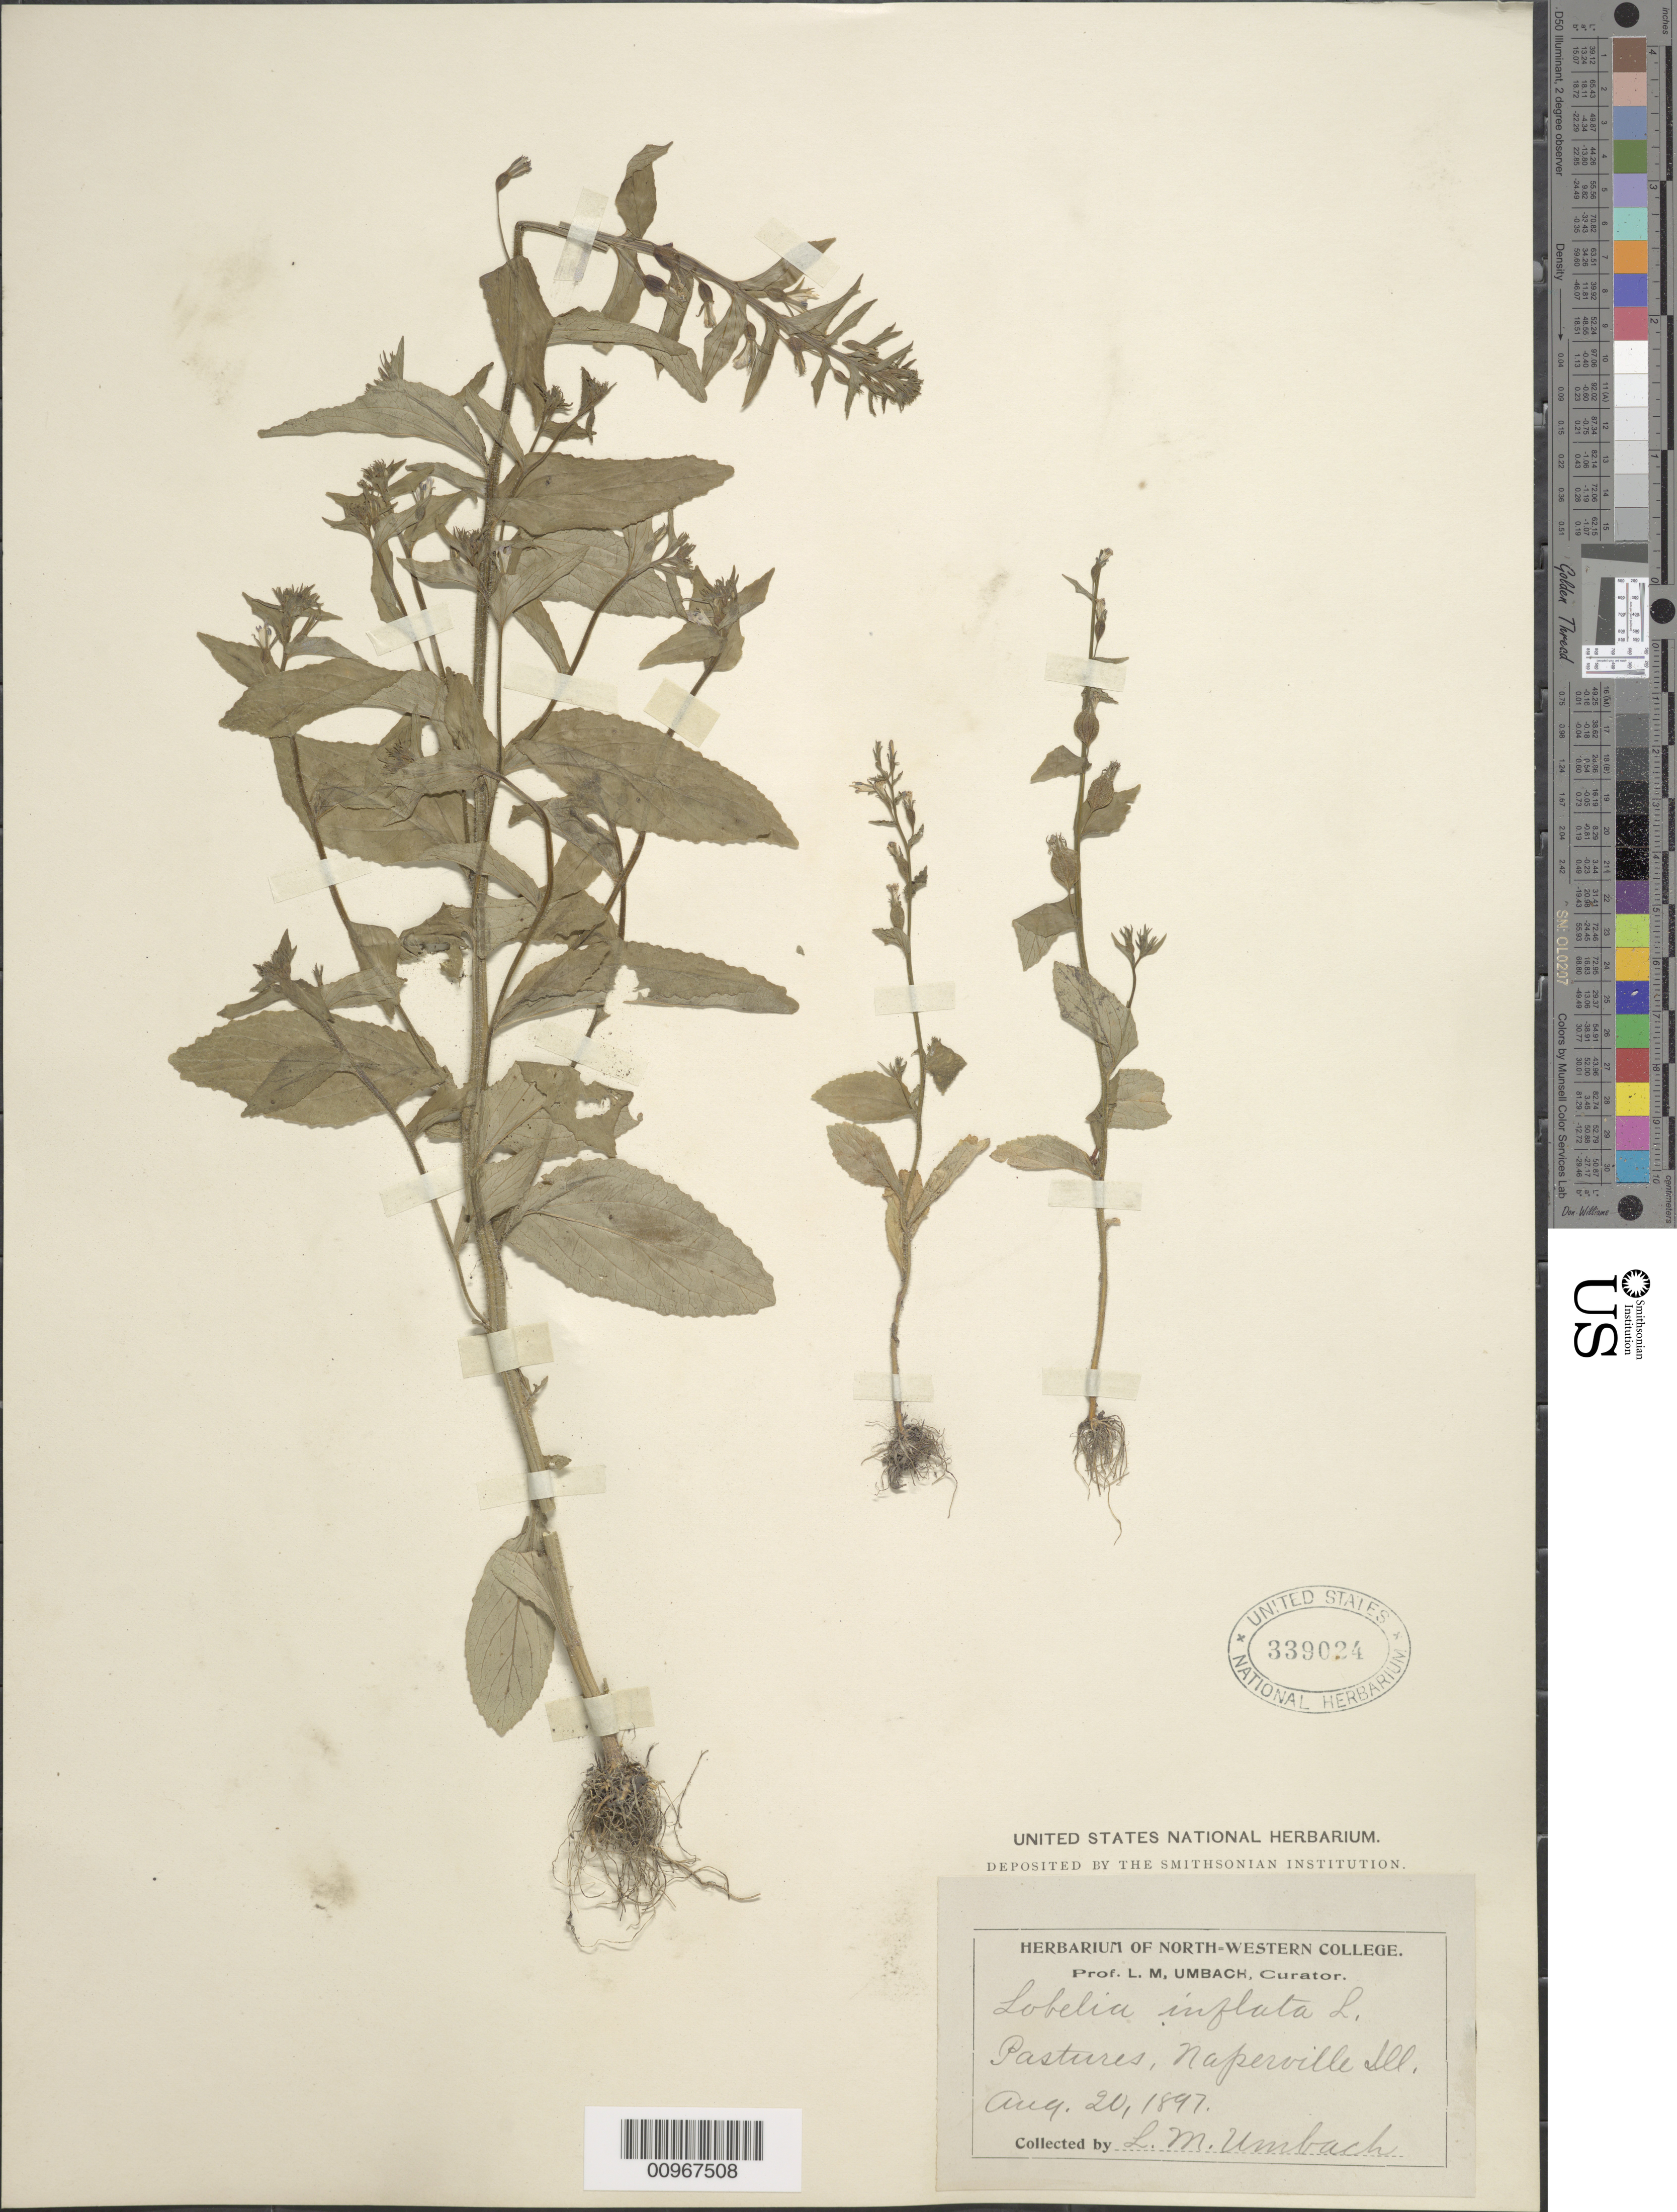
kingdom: Plantae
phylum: Tracheophyta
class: Magnoliopsida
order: Asterales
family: Campanulaceae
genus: Lobelia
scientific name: Lobelia inflata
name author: L.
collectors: L. M. Umbach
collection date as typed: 20 Aug 1897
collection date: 1897-08-20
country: United States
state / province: Illinois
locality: Naperville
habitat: pastures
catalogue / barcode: US 339024